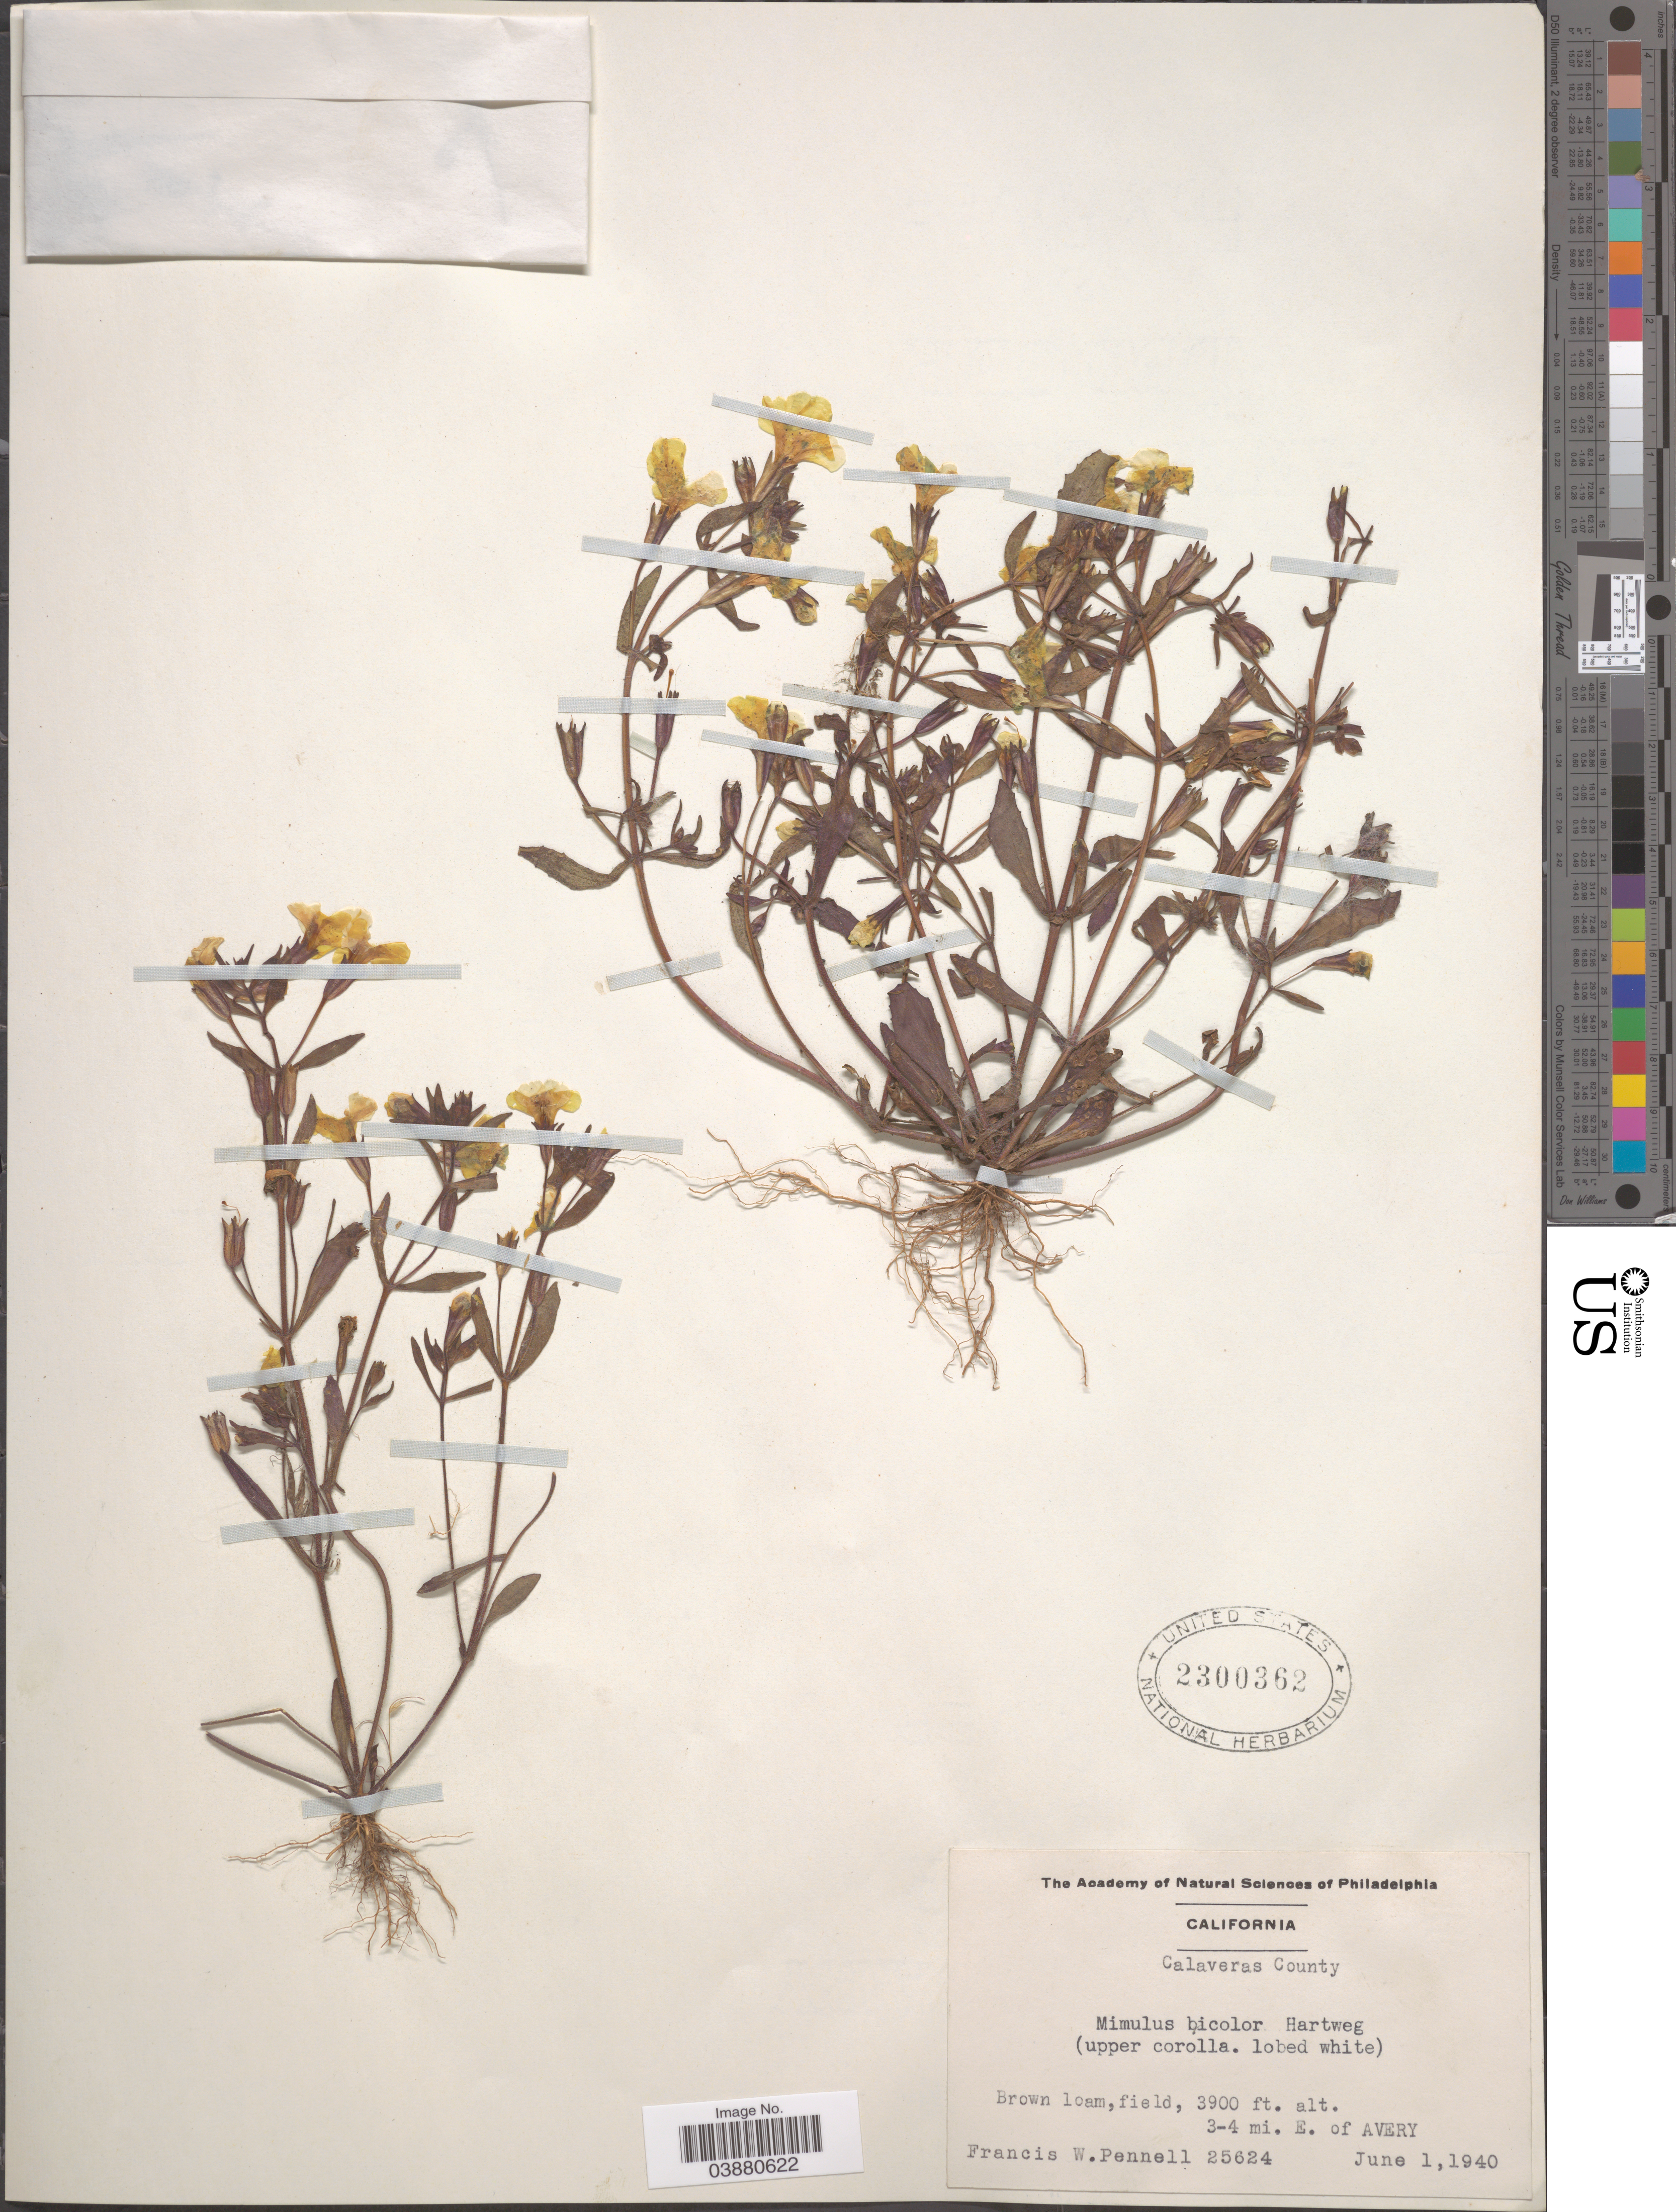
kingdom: Plantae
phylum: Tracheophyta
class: Magnoliopsida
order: Lamiales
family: Phrymaceae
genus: Mimulus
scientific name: Mimulus bicolor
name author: Hartw. ex Benth.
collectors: F. W. Pennell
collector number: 25624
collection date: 1940-06-01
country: United States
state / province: California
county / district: Calaveras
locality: Calaveras County. 3-4 mi. E. of Avery.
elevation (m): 1189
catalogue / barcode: US 2300362